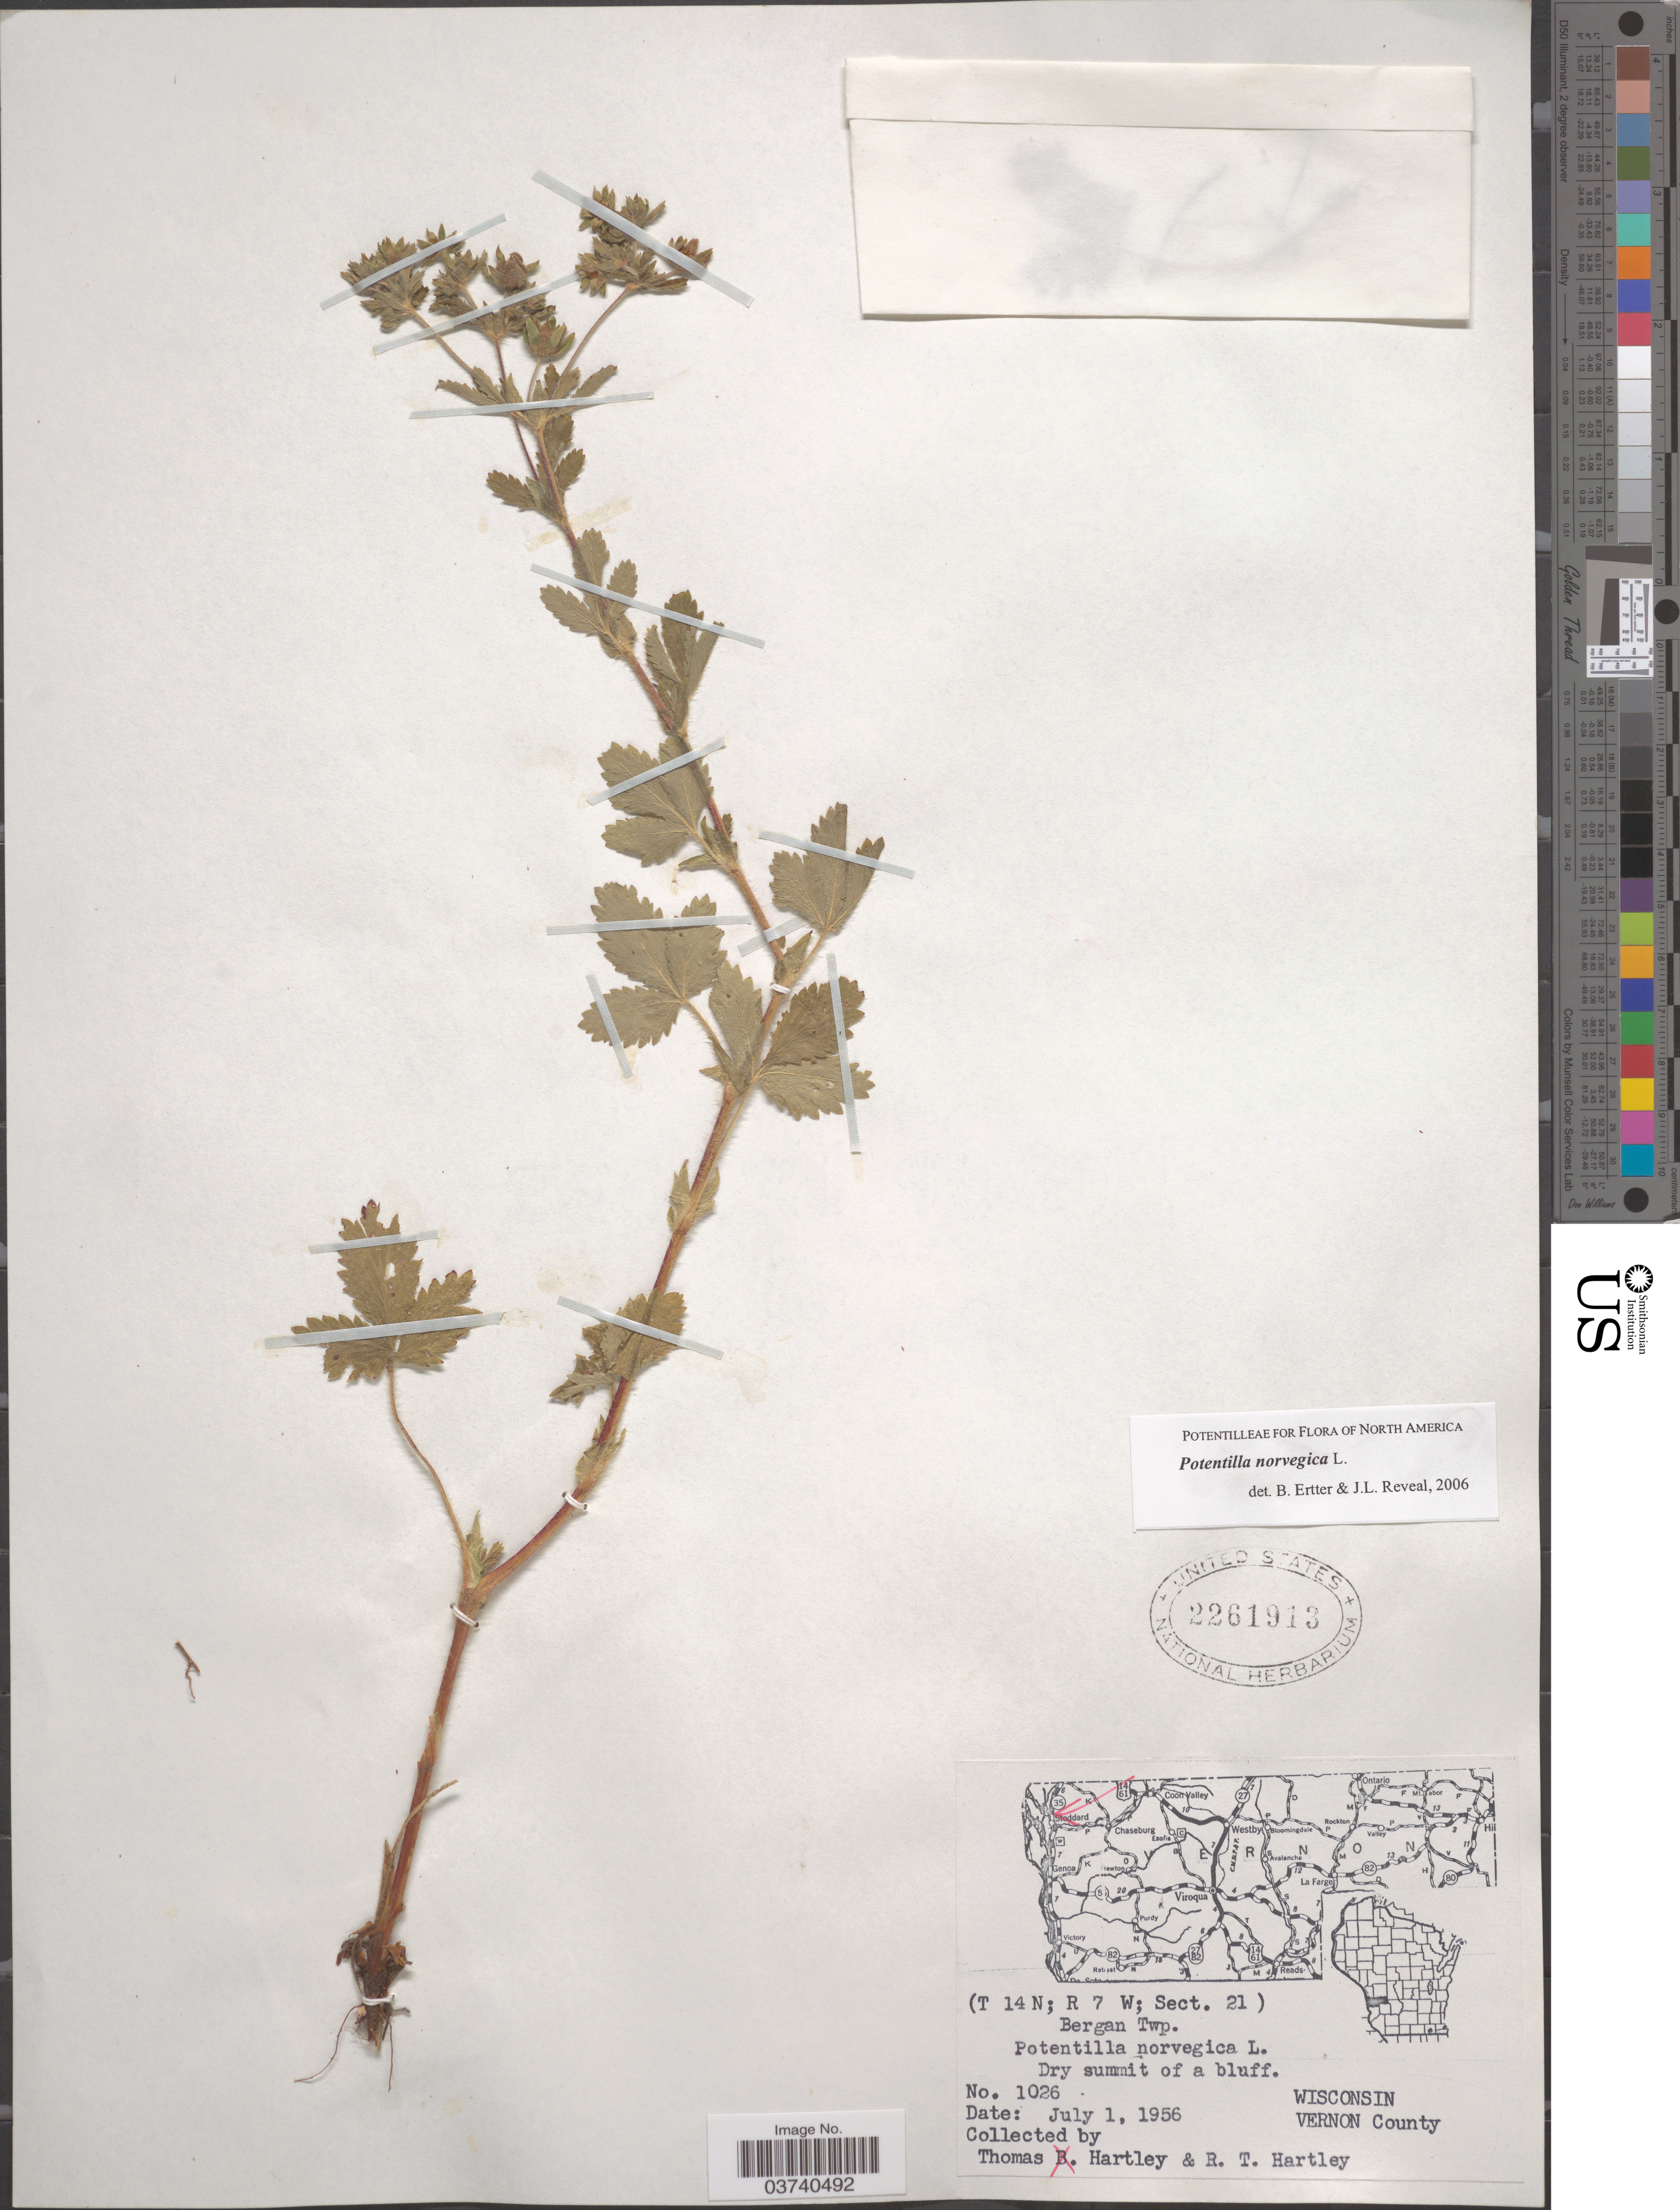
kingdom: Plantae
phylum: Tracheophyta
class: Magnoliopsida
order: Rosales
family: Rosaceae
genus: Potentilla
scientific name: Potentilla norvegica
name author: L.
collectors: T. Hartley & R. T. Hartley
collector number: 1026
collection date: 1956-07-01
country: United States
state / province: Wisconsin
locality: T 14 N; R 7 W; Sect. 21. Bergan Twp. Vernon County.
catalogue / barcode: US 2261913